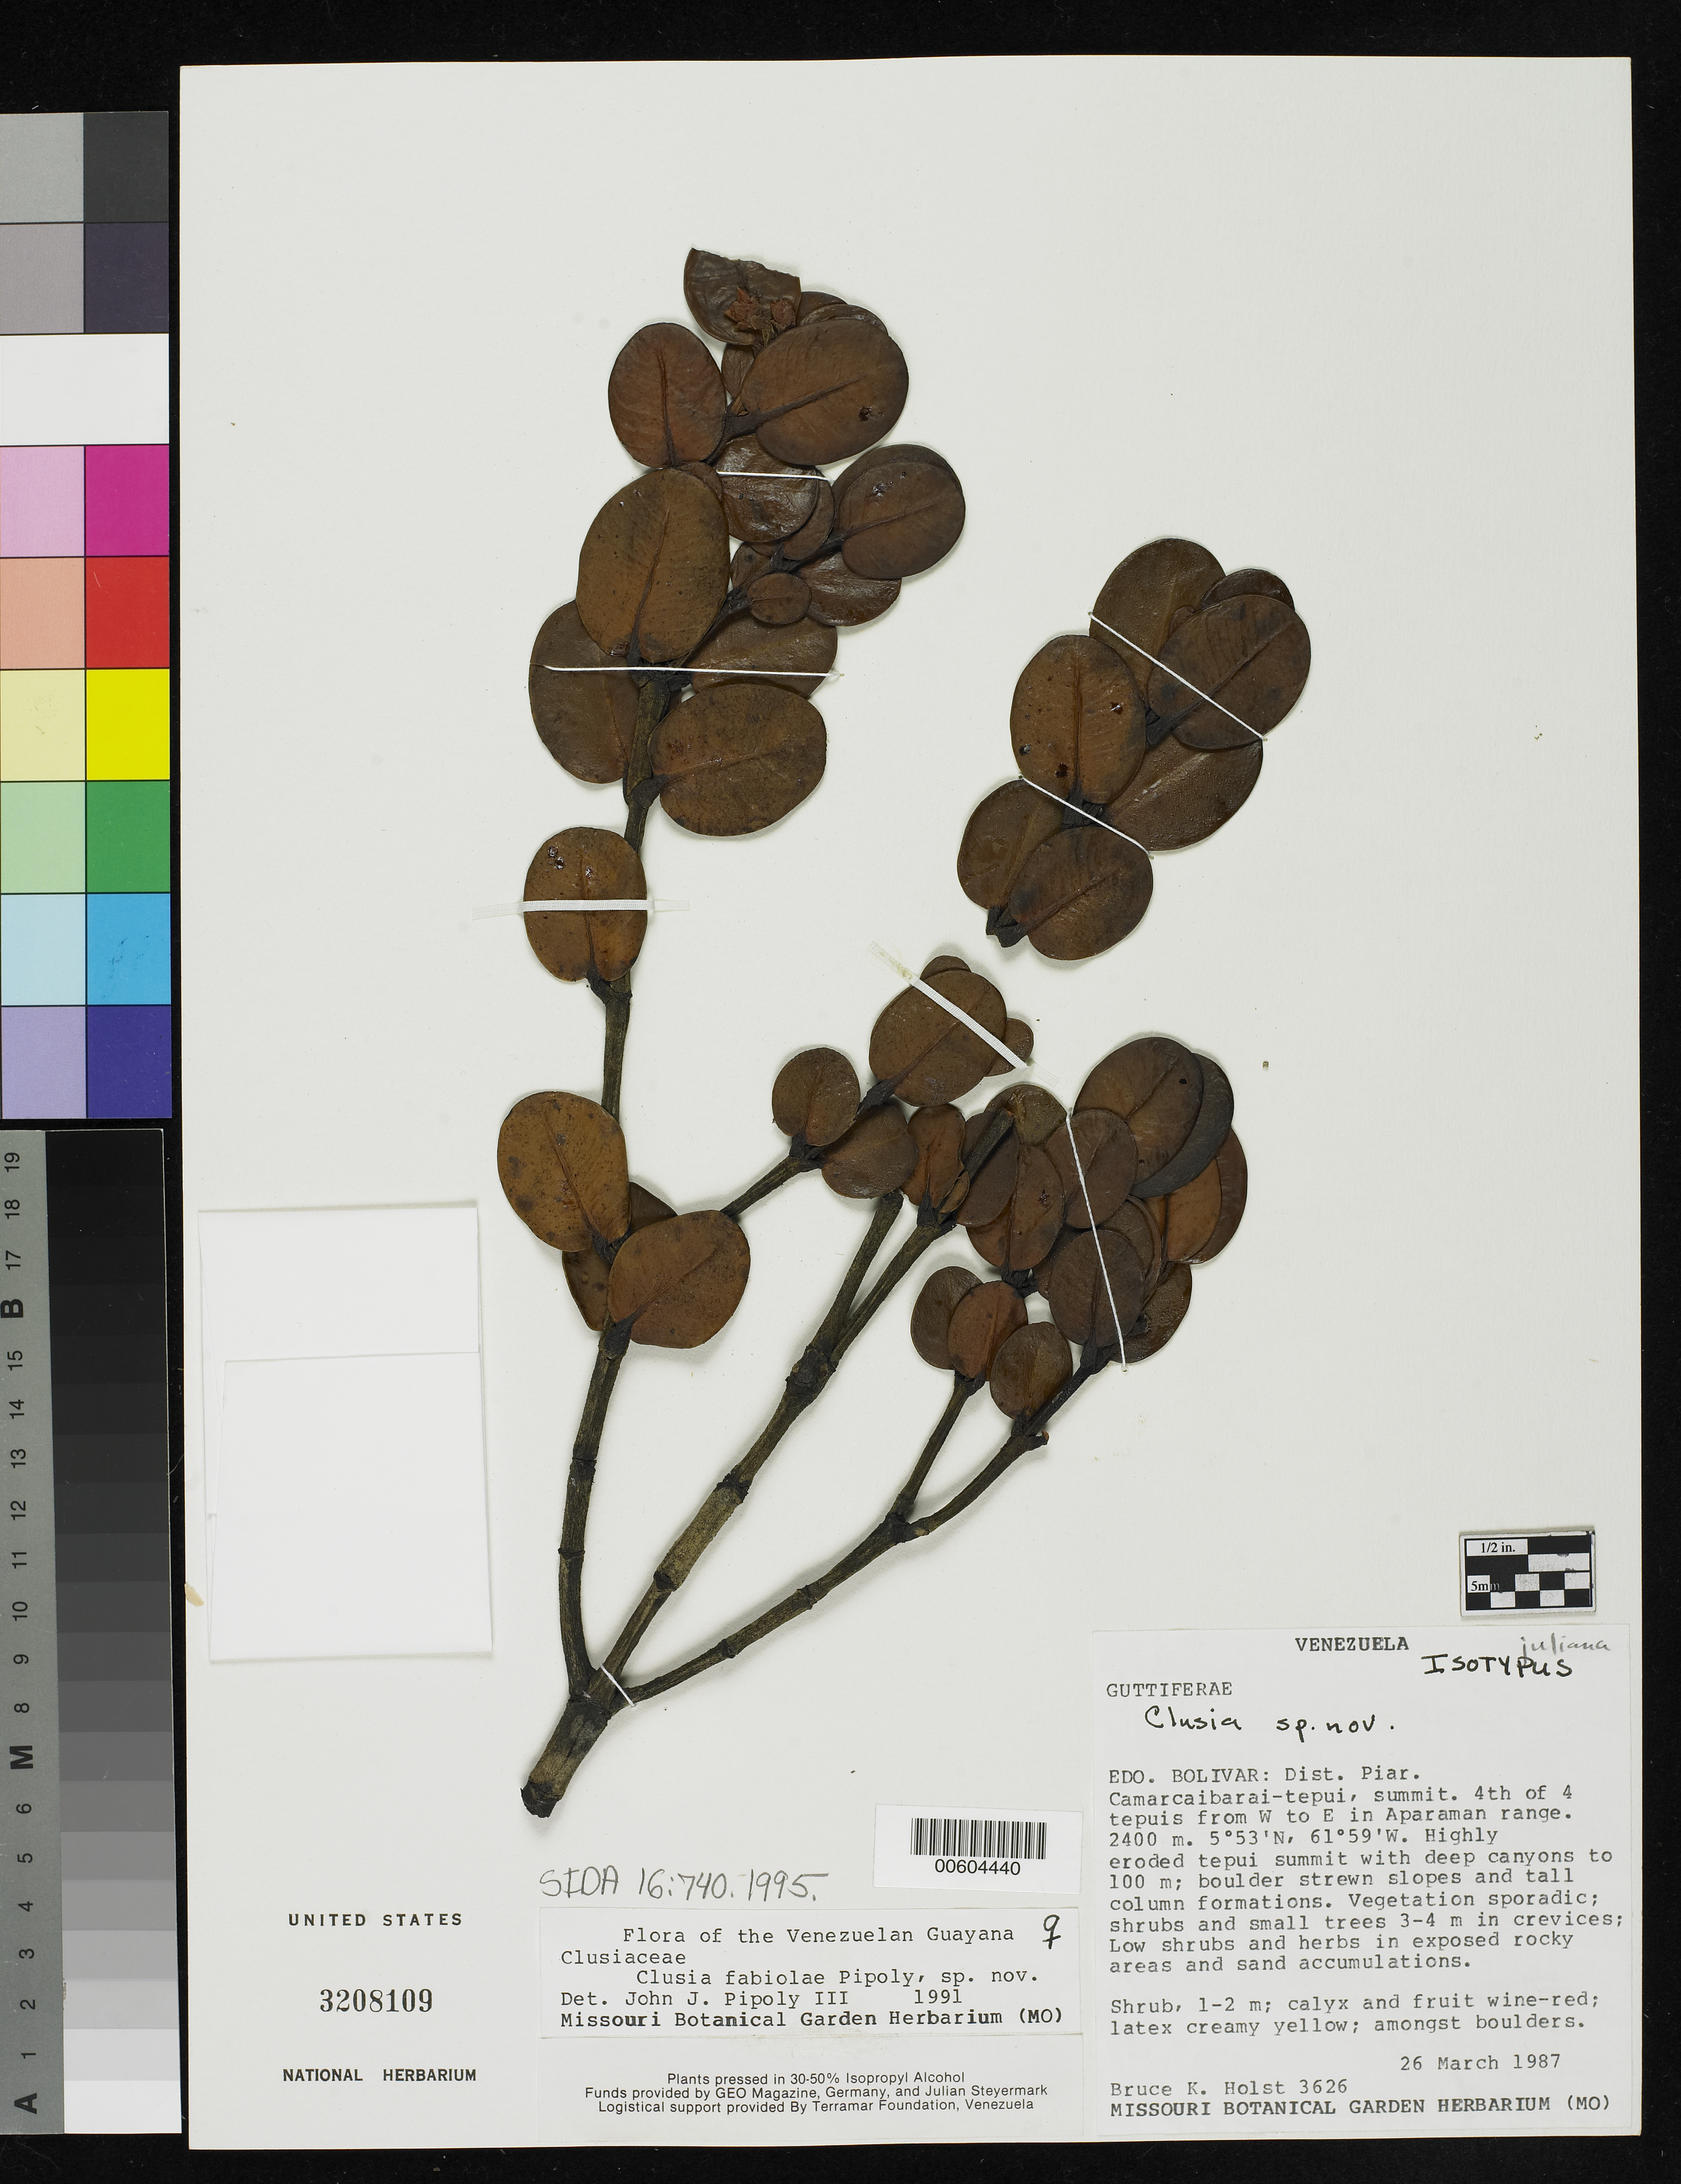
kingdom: Plantae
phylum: Tracheophyta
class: Magnoliopsida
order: Malpighiales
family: Clusiaceae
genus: Clusia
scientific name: Clusia fabiolae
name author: Pipoly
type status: Isotype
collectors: B. Holst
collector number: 3626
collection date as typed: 26 Mar 1987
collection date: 1987-03-26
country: Venezuela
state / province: Bolivar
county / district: Piar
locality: Camarcaibarai Tepui, summit of 4th tepui from W to E in Aparaman Range.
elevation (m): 2400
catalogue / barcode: US 3208109